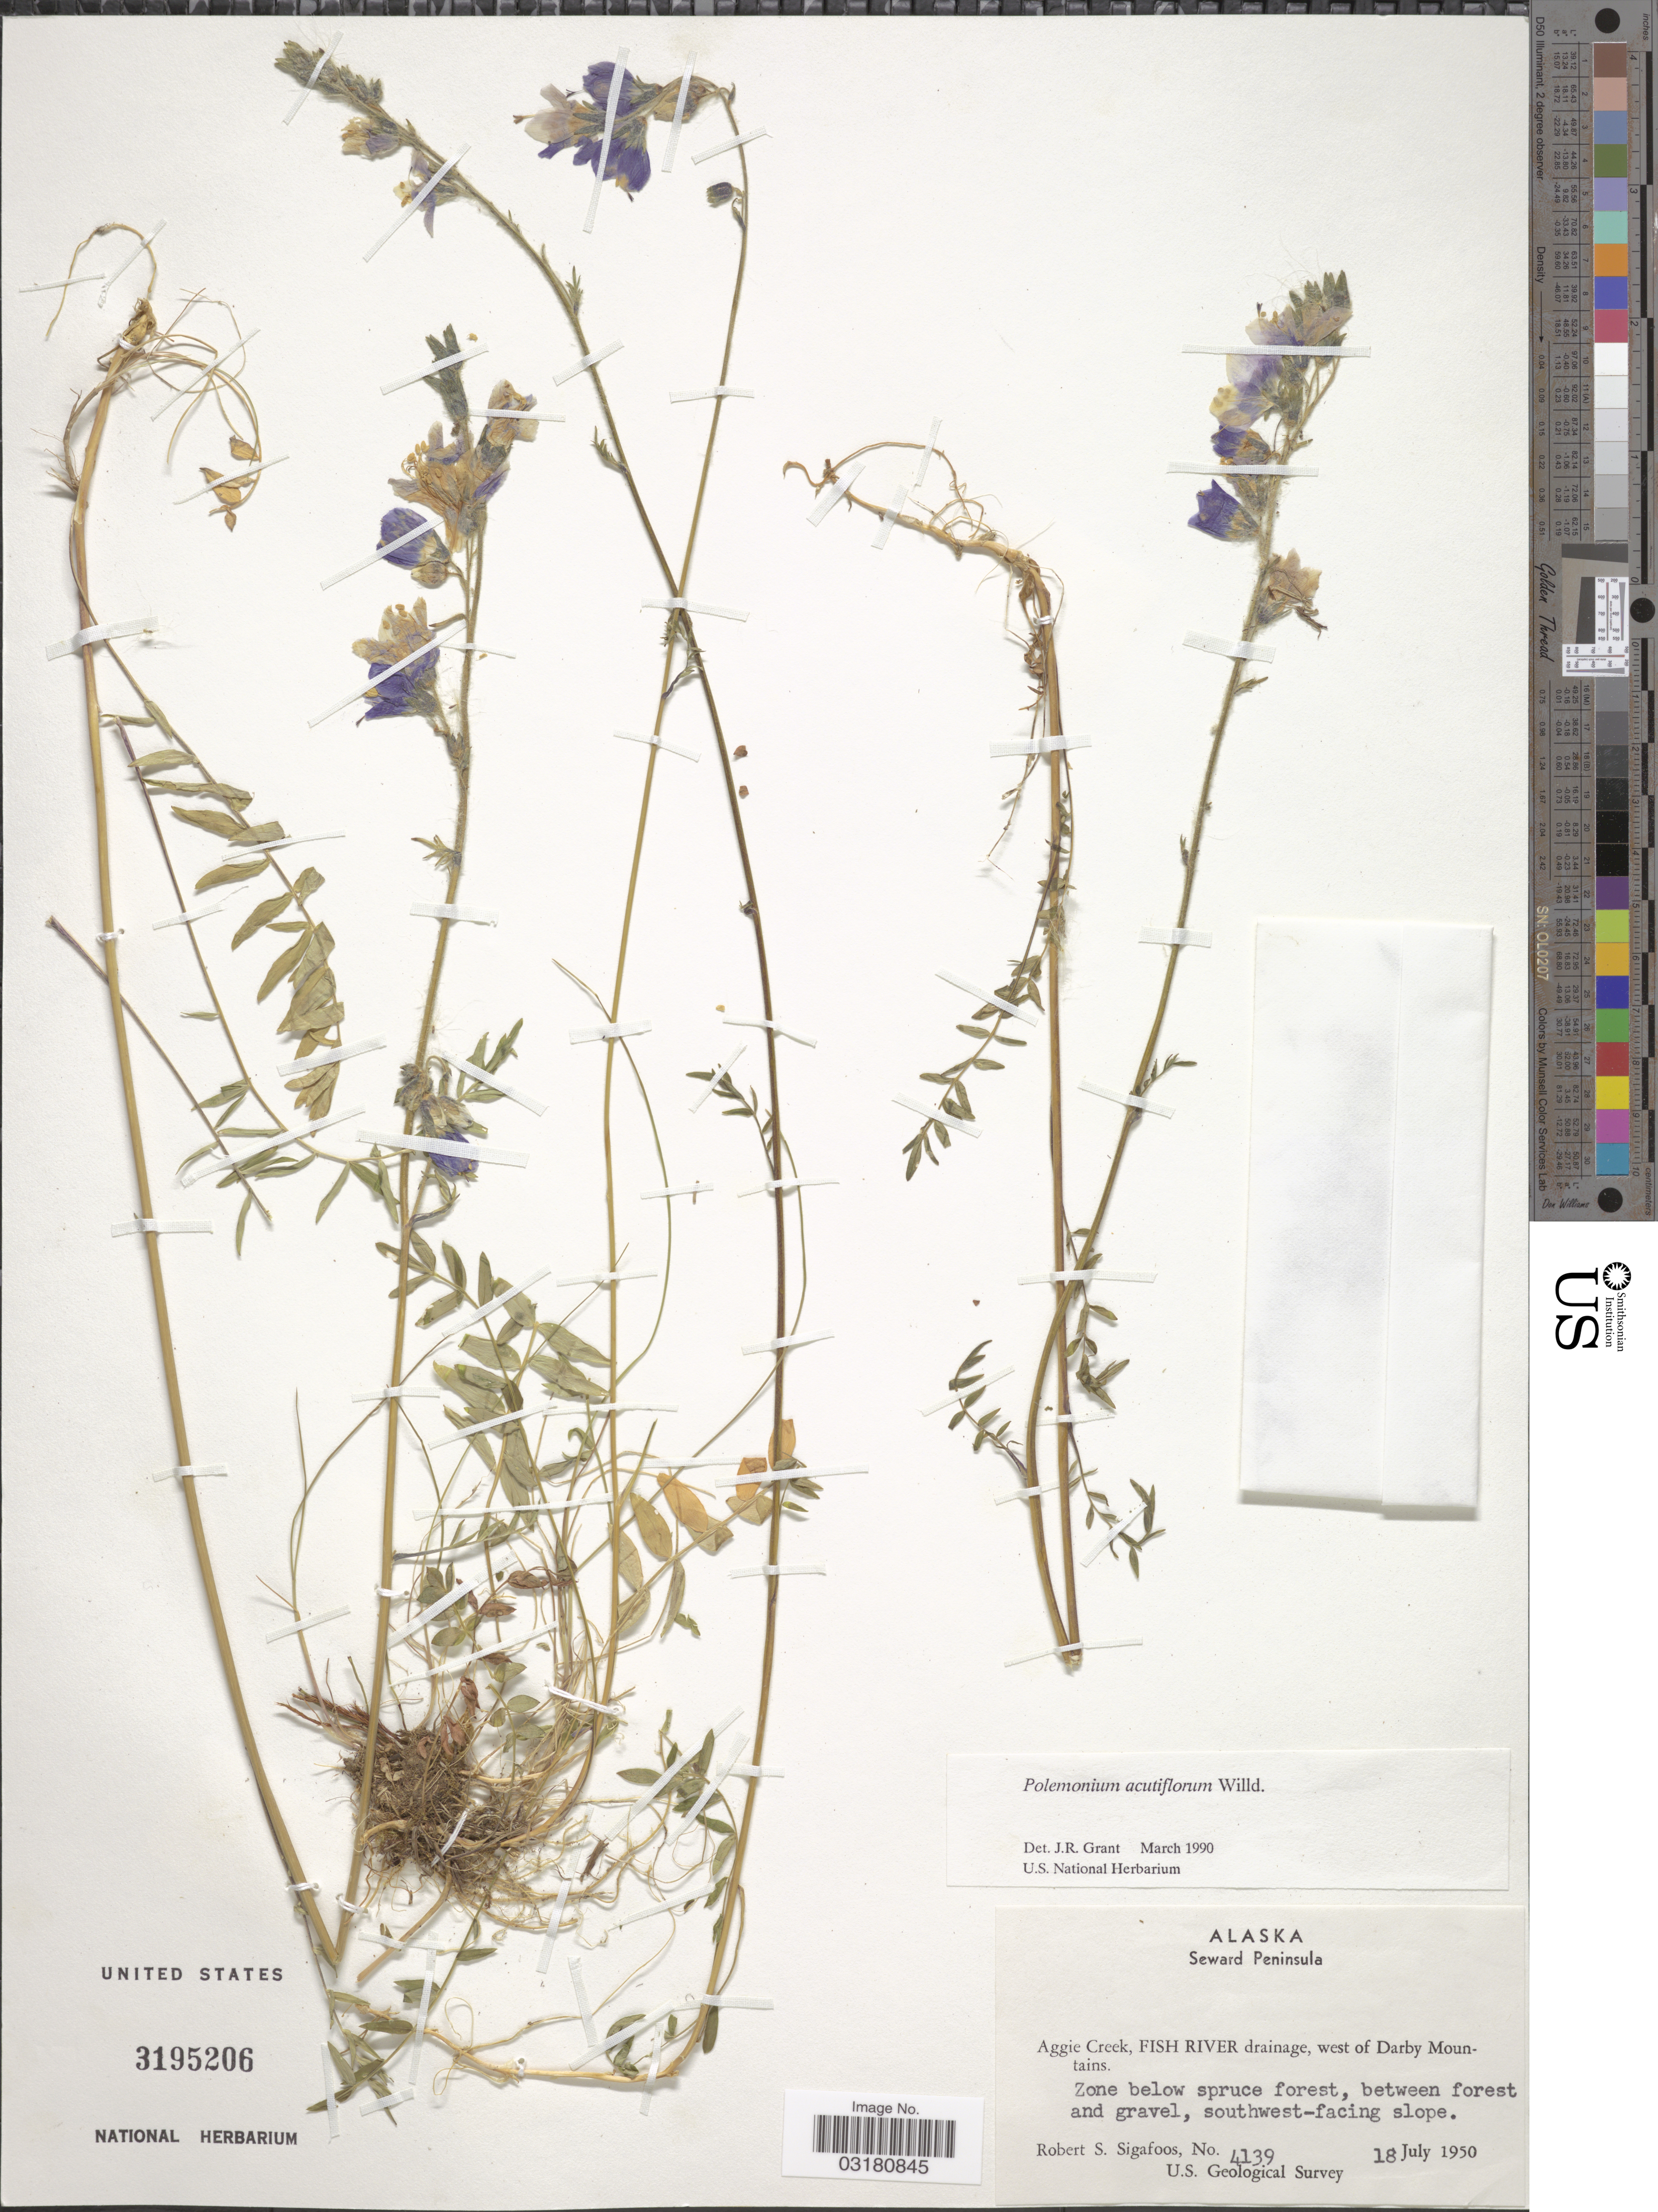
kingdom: Plantae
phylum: Tracheophyta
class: Magnoliopsida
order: Ericales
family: Polemoniaceae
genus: Polemonium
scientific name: Polemonium acutiflorum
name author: Willd. ex Roem. & Schult.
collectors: R. Sigafoos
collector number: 4139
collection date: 1950-07-18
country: United States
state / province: Alaska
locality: Seward Peninsula. Aggie Creek, Fish River drainage, west of Darby Mountains. Zone below spruce forest, between forest and gravel, southwest-facing slope.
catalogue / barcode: US 3195206